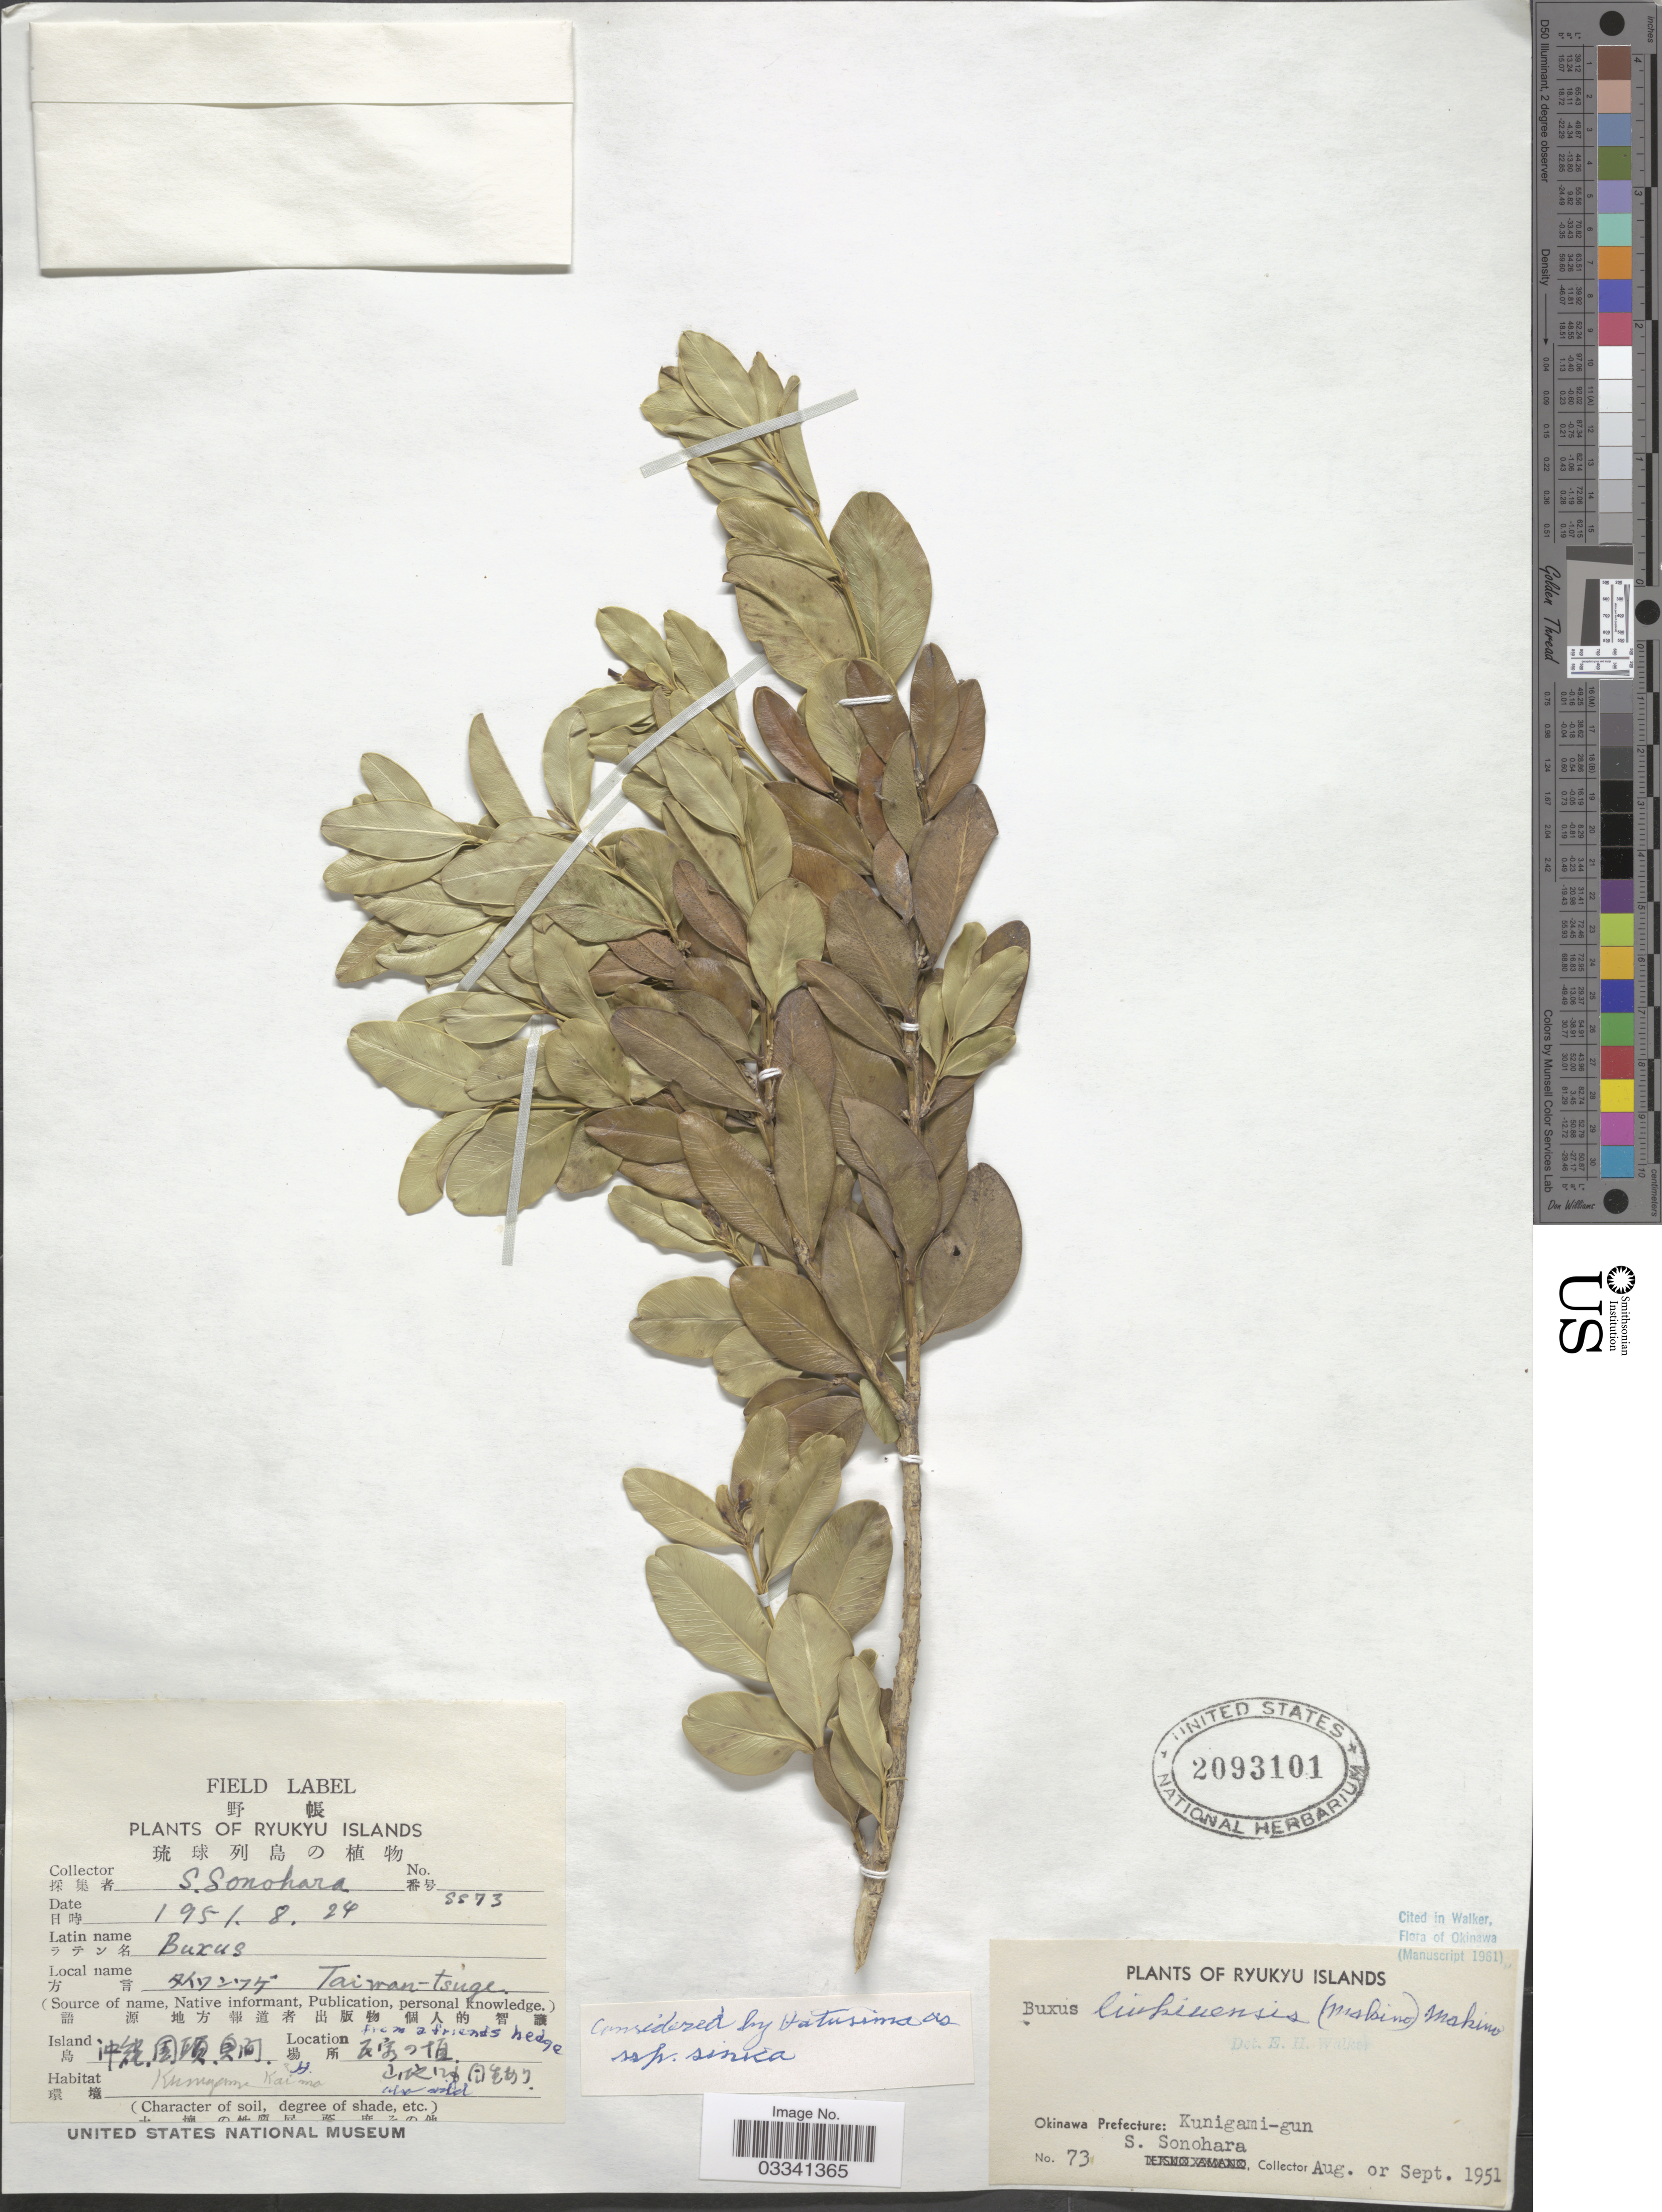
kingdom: Plantae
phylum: Tracheophyta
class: Magnoliopsida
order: Buxales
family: Buxaceae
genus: Buxus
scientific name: Buxus liukiuensis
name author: Makino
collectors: S. Sonohara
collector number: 73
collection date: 1951-08/1951-09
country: Japan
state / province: Okinawa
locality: Ryukyu Islands. Okinawa Prefecture: Kunigami-gun. Kaima. X.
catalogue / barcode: US 2093101